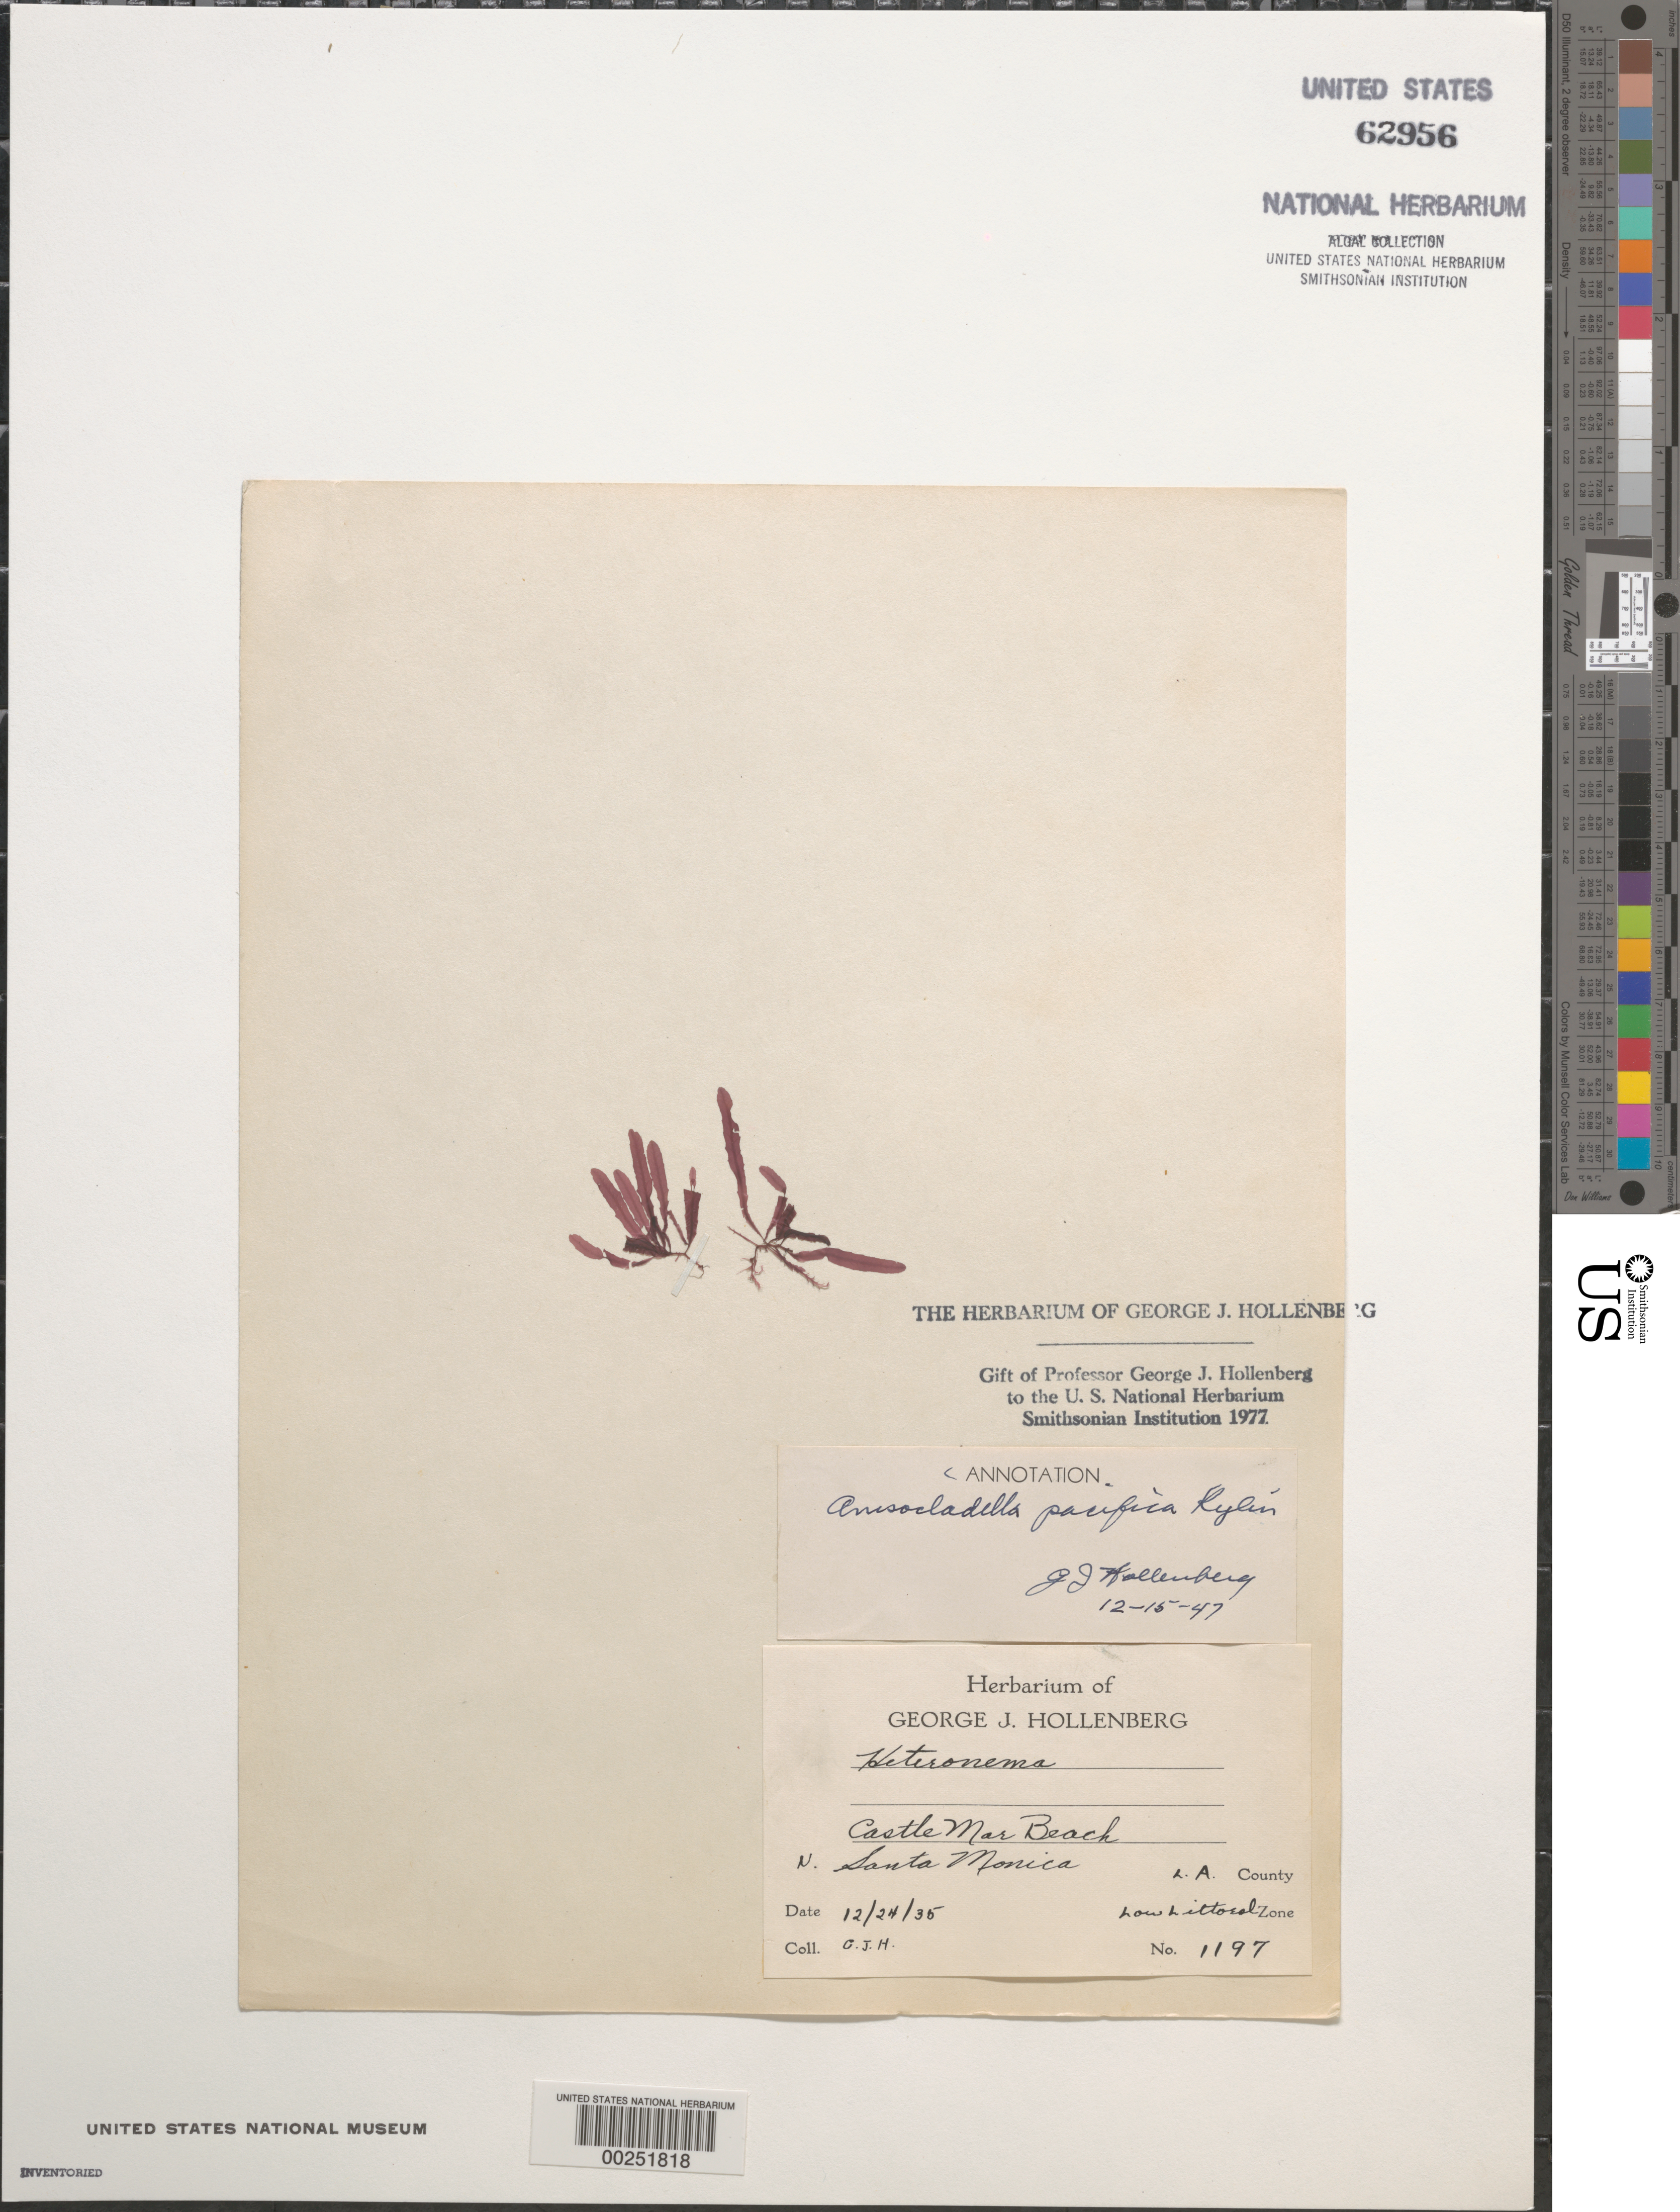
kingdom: Plantae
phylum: Rhodophyta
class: Florideophyceae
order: Ceramiales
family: Delesseriaceae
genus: Anisocladella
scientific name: Anisocladella pacifica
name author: Kylin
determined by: Hollenberg, George J.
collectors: G. Hollenberg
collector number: GJH 1197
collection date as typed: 24 Dec 1935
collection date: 1935-12-24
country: United States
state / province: California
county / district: Los Angeles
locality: Castle Mar Beach, north of Santa Monica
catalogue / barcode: US 62956